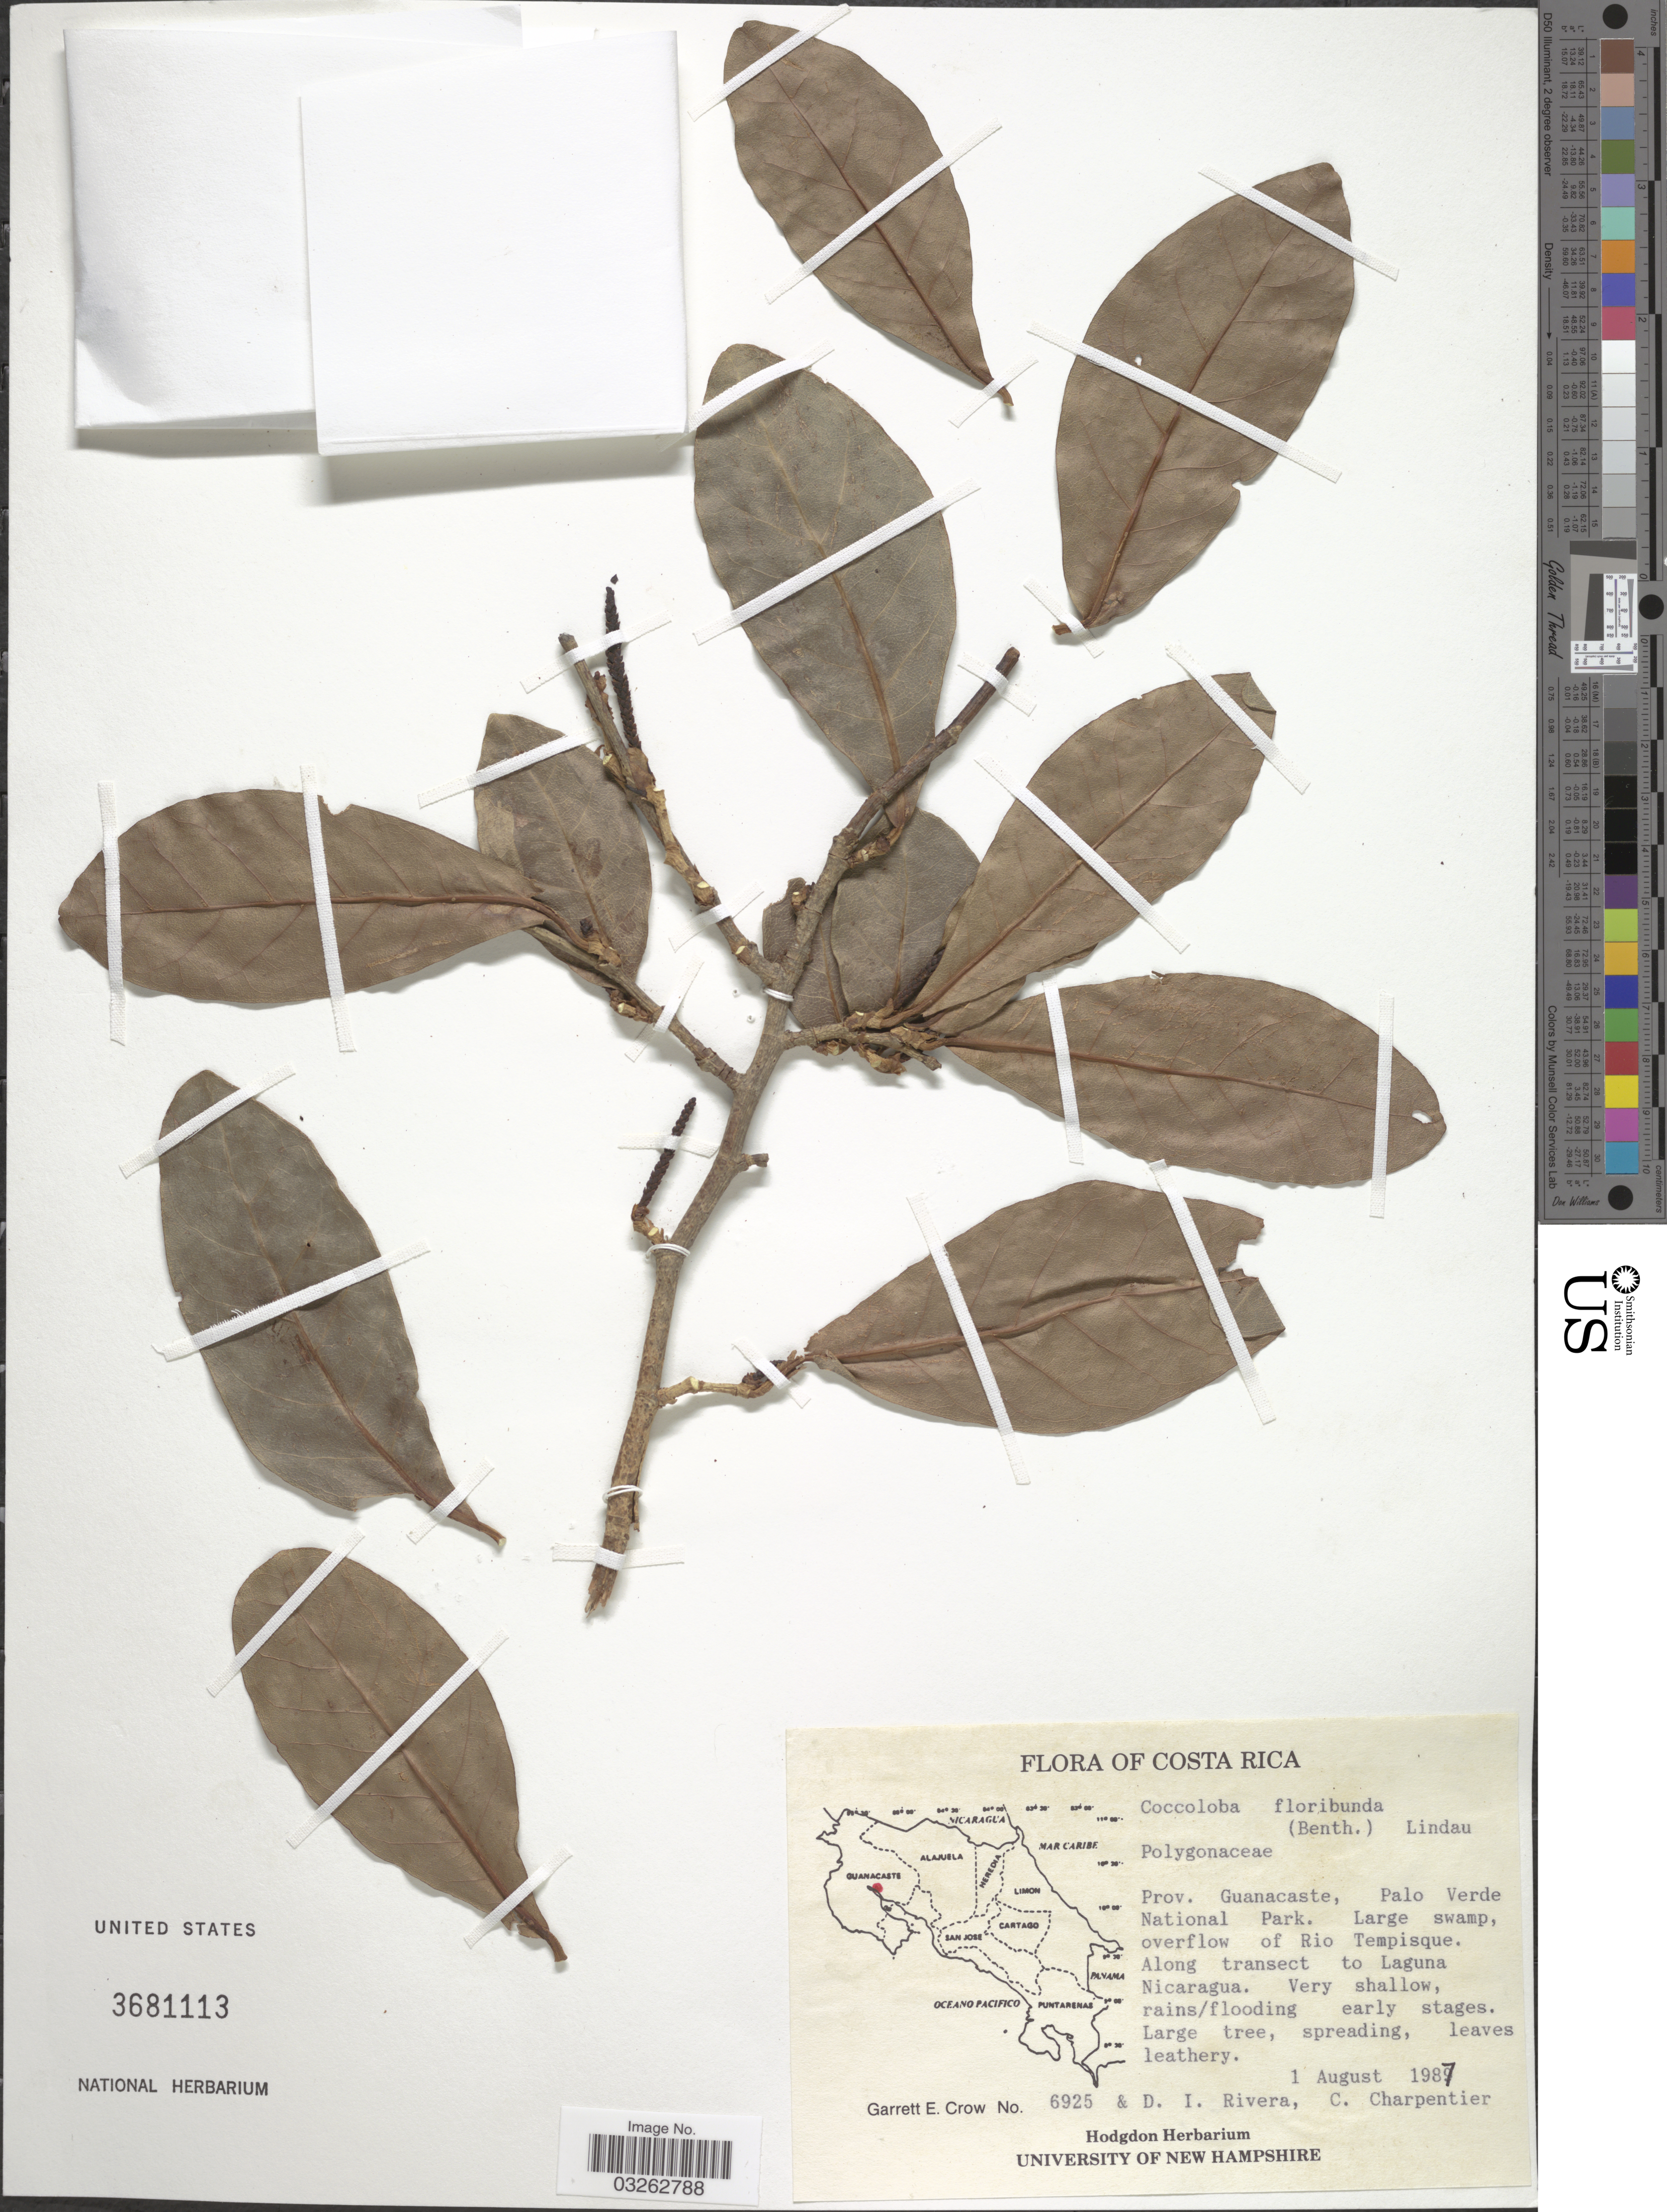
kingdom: Plantae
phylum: Tracheophyta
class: Magnoliopsida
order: Caryophyllales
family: Polygonaceae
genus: Coccoloba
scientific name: Coccoloba floribunda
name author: (Benth.) Lindau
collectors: G. E. Crow, D. Rivera & C. Charpentier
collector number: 6925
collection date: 1987-08-01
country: Costa Rica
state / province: Guanacaste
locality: Palo Verde National Park. Large swamp, overflow of Rio Tempisque. Along transect to Laguna Nicaragua.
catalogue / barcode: US 3681113